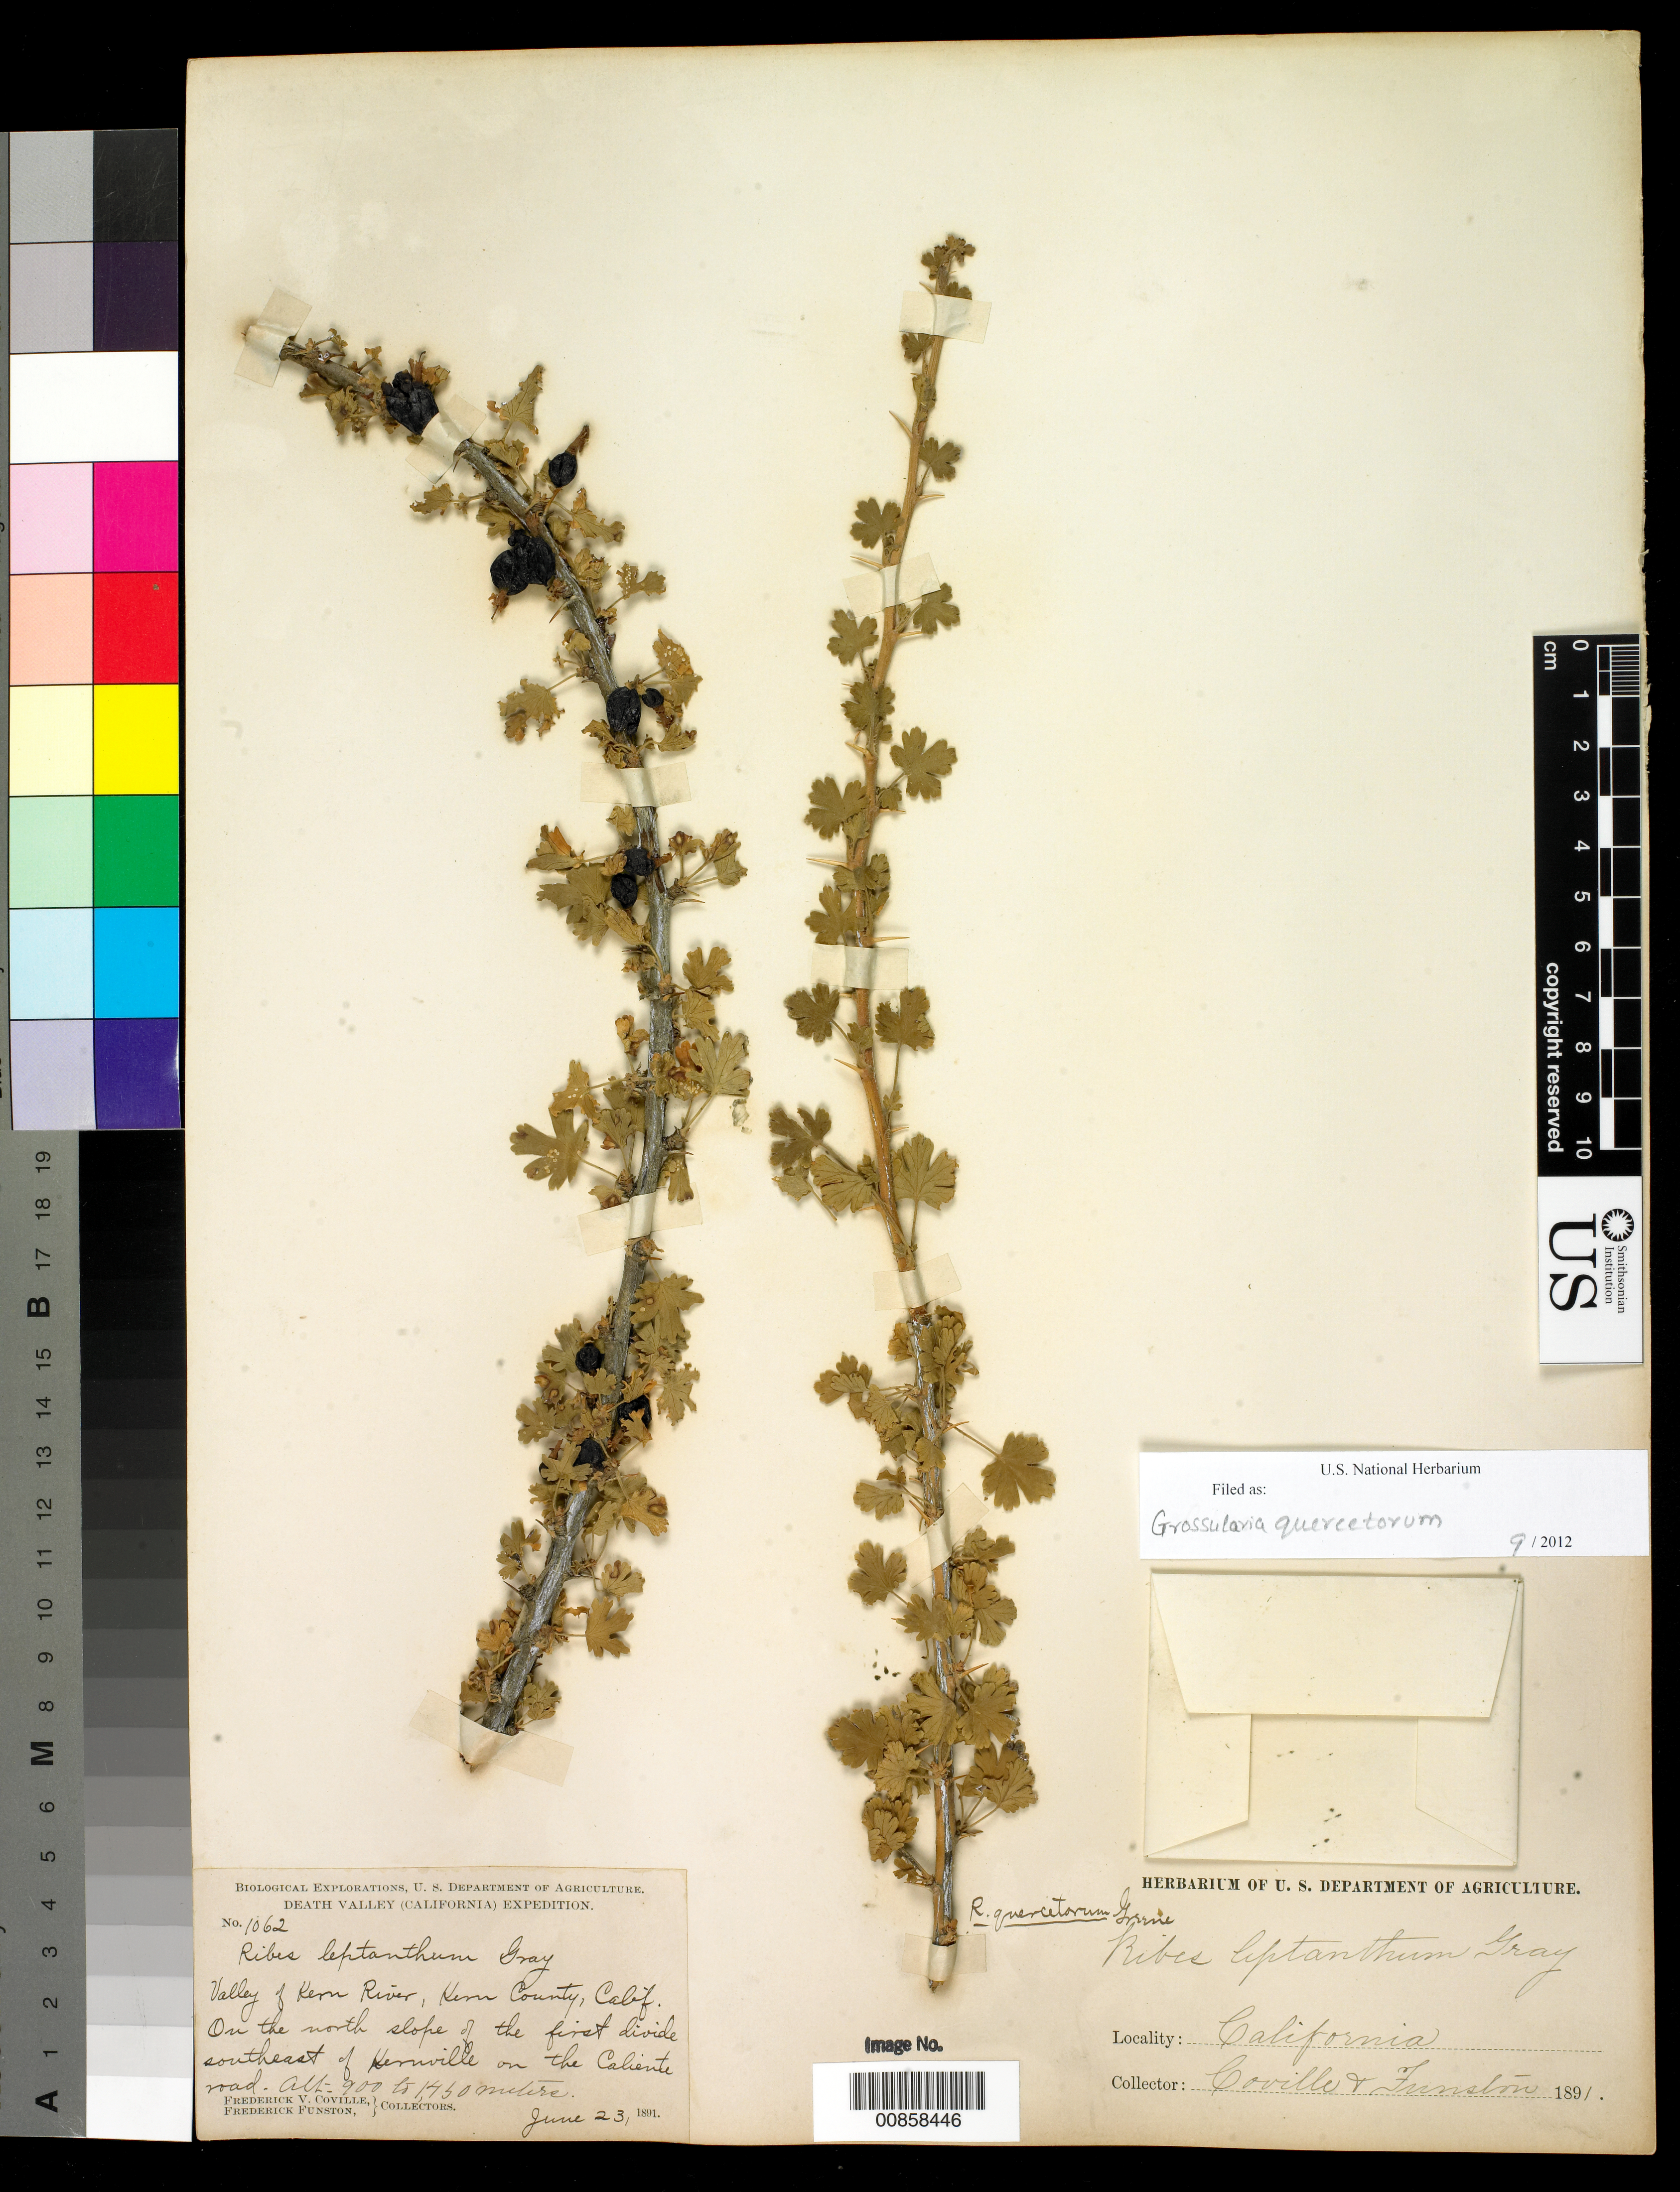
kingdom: Plantae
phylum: Tracheophyta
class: Magnoliopsida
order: Saxifragales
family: Grossulariaceae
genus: Ribes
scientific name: Ribes quercetorum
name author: Greene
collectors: F. V. Coville & F. Funston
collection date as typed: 23 Jun 1891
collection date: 1891-06-23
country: United States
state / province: California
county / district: Kern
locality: Valley of Kern River, on the north slope of the first divide southeast of Kernville on the Caliente road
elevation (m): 900